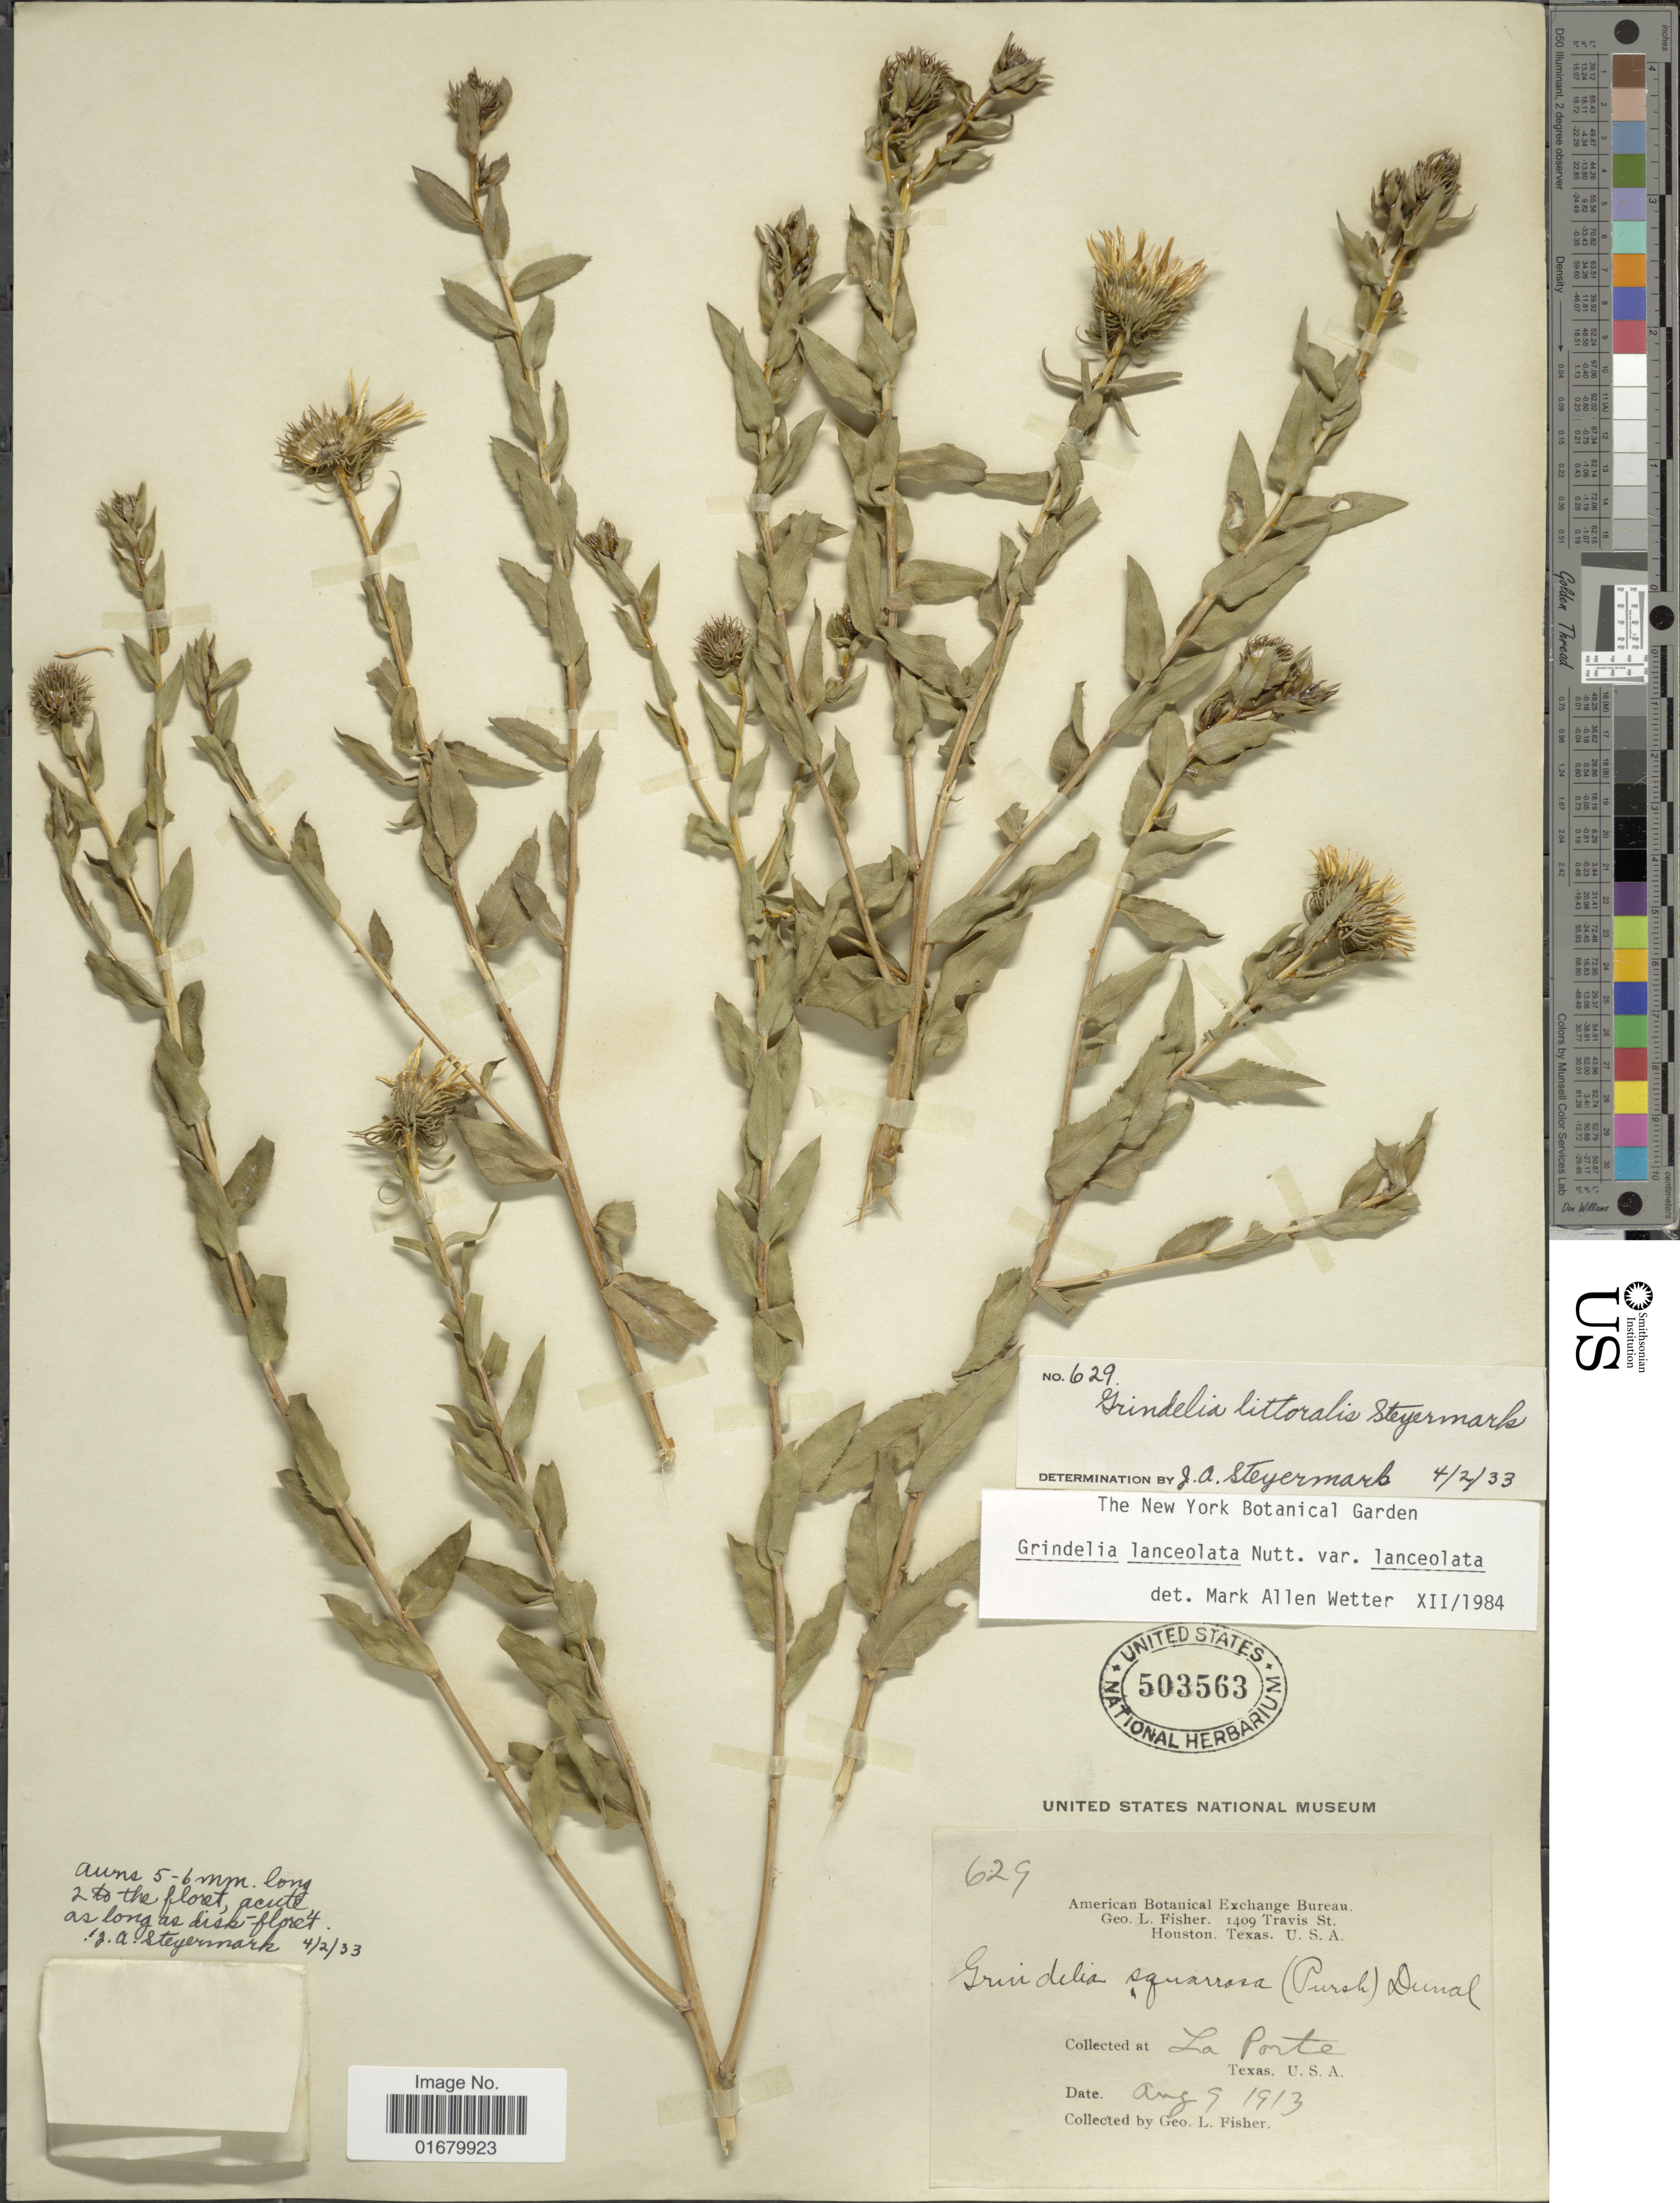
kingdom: Plantae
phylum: Tracheophyta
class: Magnoliopsida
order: Asterales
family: Asteraceae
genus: Grindelia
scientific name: Grindelia lanceolata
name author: Nutt.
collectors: G. L. Fisher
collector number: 629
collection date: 1913-08-09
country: United States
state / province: Texas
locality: La Porte, Houston.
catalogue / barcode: US 503563